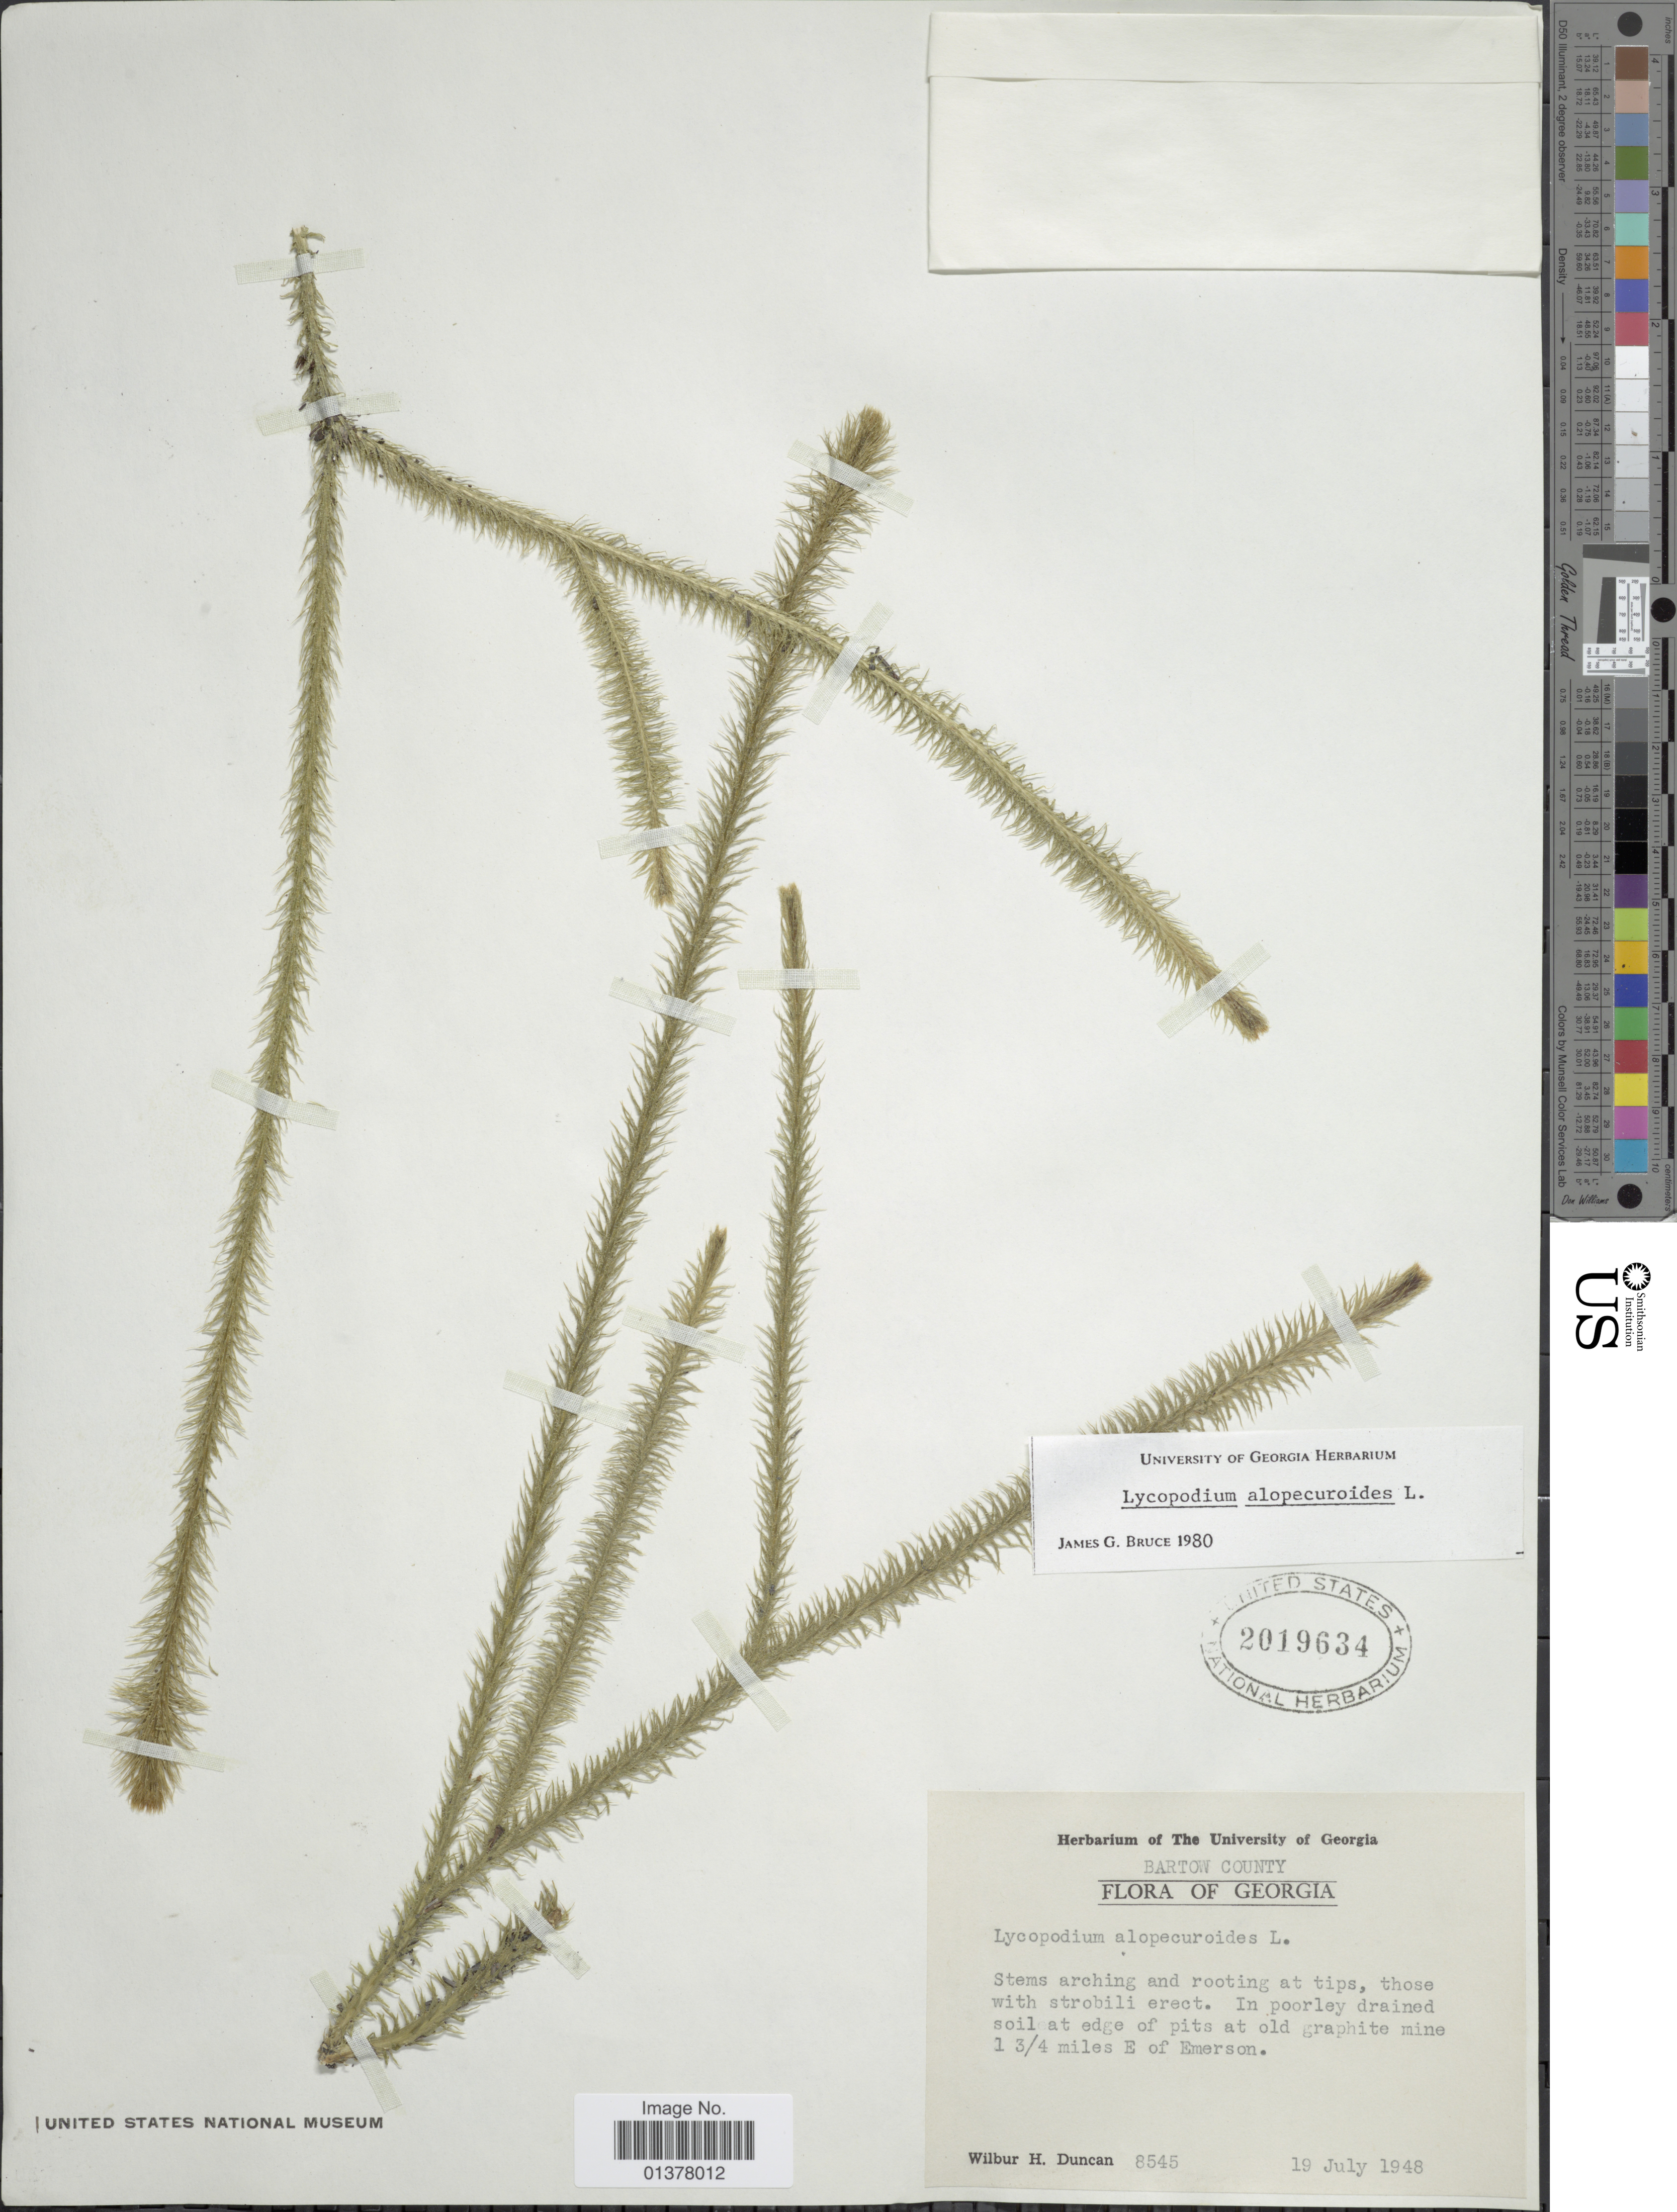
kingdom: Plantae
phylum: Tracheophyta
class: Lycopodiopsida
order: Lycopodiales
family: Lycopodiaceae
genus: Lycopodiella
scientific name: Lycopodiella alopecuroides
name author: (L.) Cranfill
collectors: W. H. Duncan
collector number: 8545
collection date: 1948-07-19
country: United States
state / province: Georgia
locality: Bartow County, Stems arching and rooting at tips, in poorley drained soil at edge of pits at old graphite mine 1 3/4 miles E of Emerson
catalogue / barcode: US 2019634